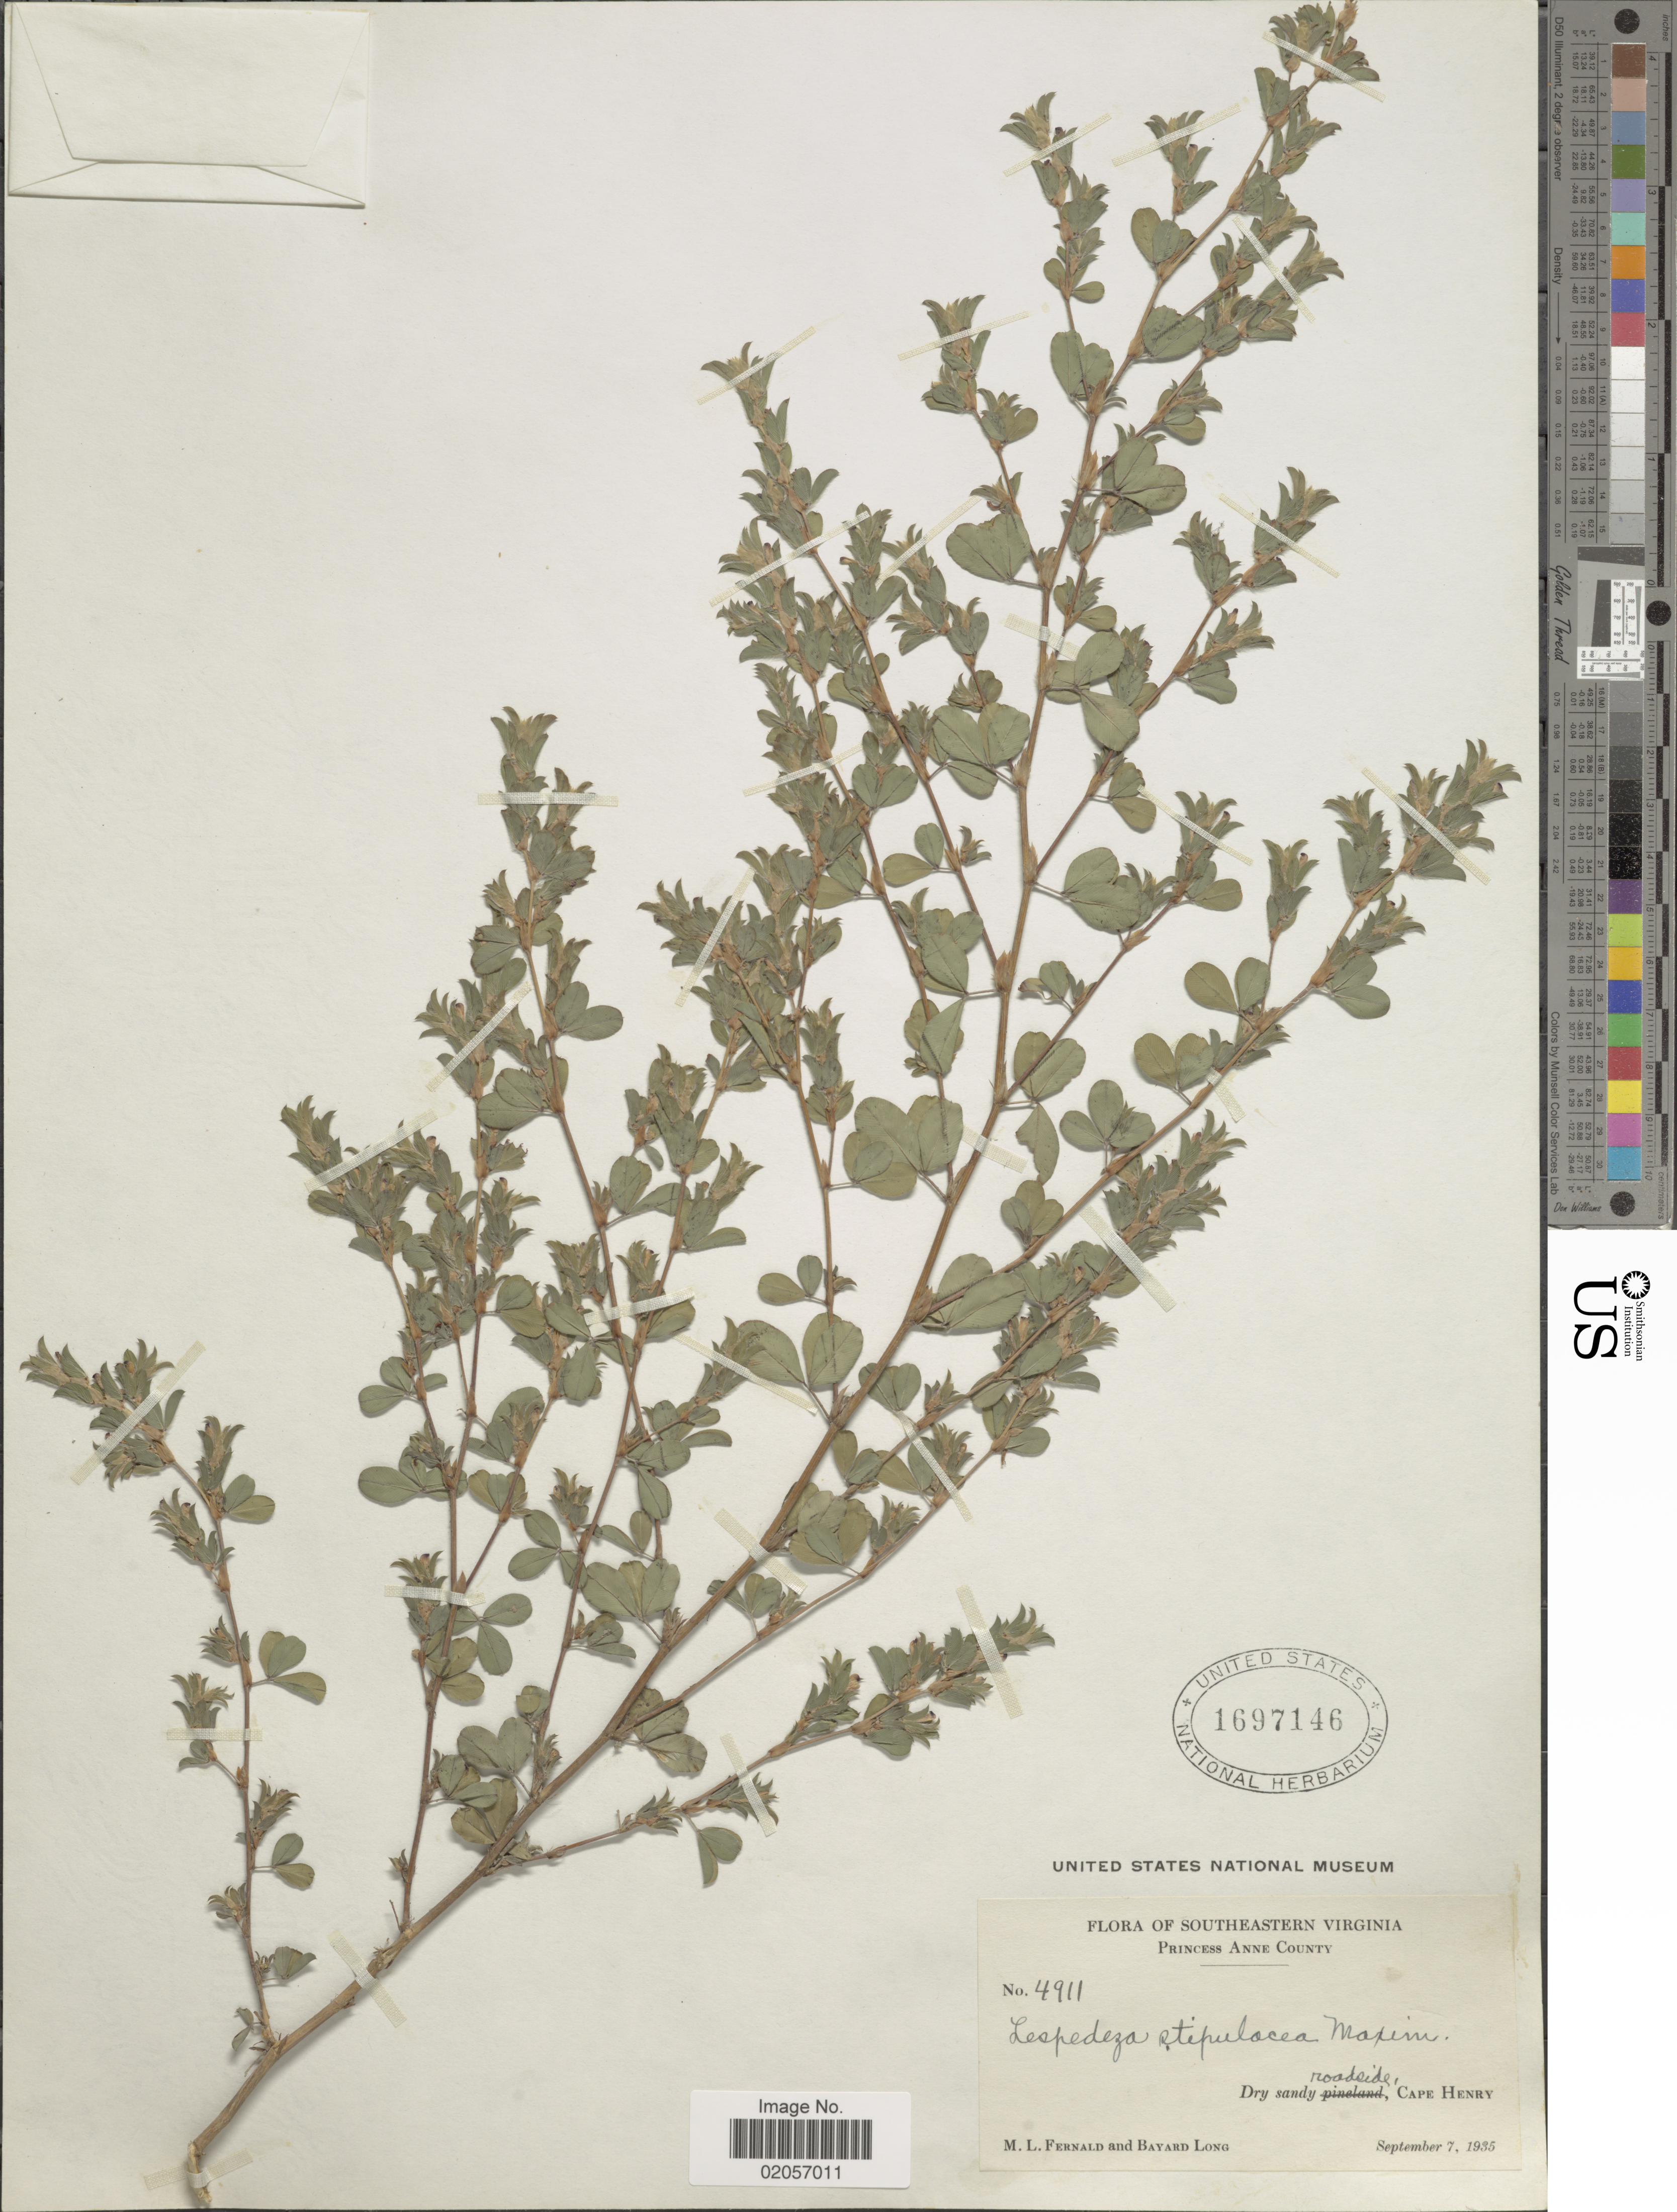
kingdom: Plantae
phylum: Tracheophyta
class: Magnoliopsida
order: Fabales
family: Fabaceae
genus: Kummerowia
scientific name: Kummerowia stipulacea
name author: (Maxim.) Makino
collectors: M. L. Fernald & B. H. Long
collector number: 4911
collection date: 1935-09-07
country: United States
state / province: Virginia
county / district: City of Virginia Beach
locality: Southeastern Virginia. Princess Anne County. Dry sandy roadside, Cape Henry.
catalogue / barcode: US 1697146